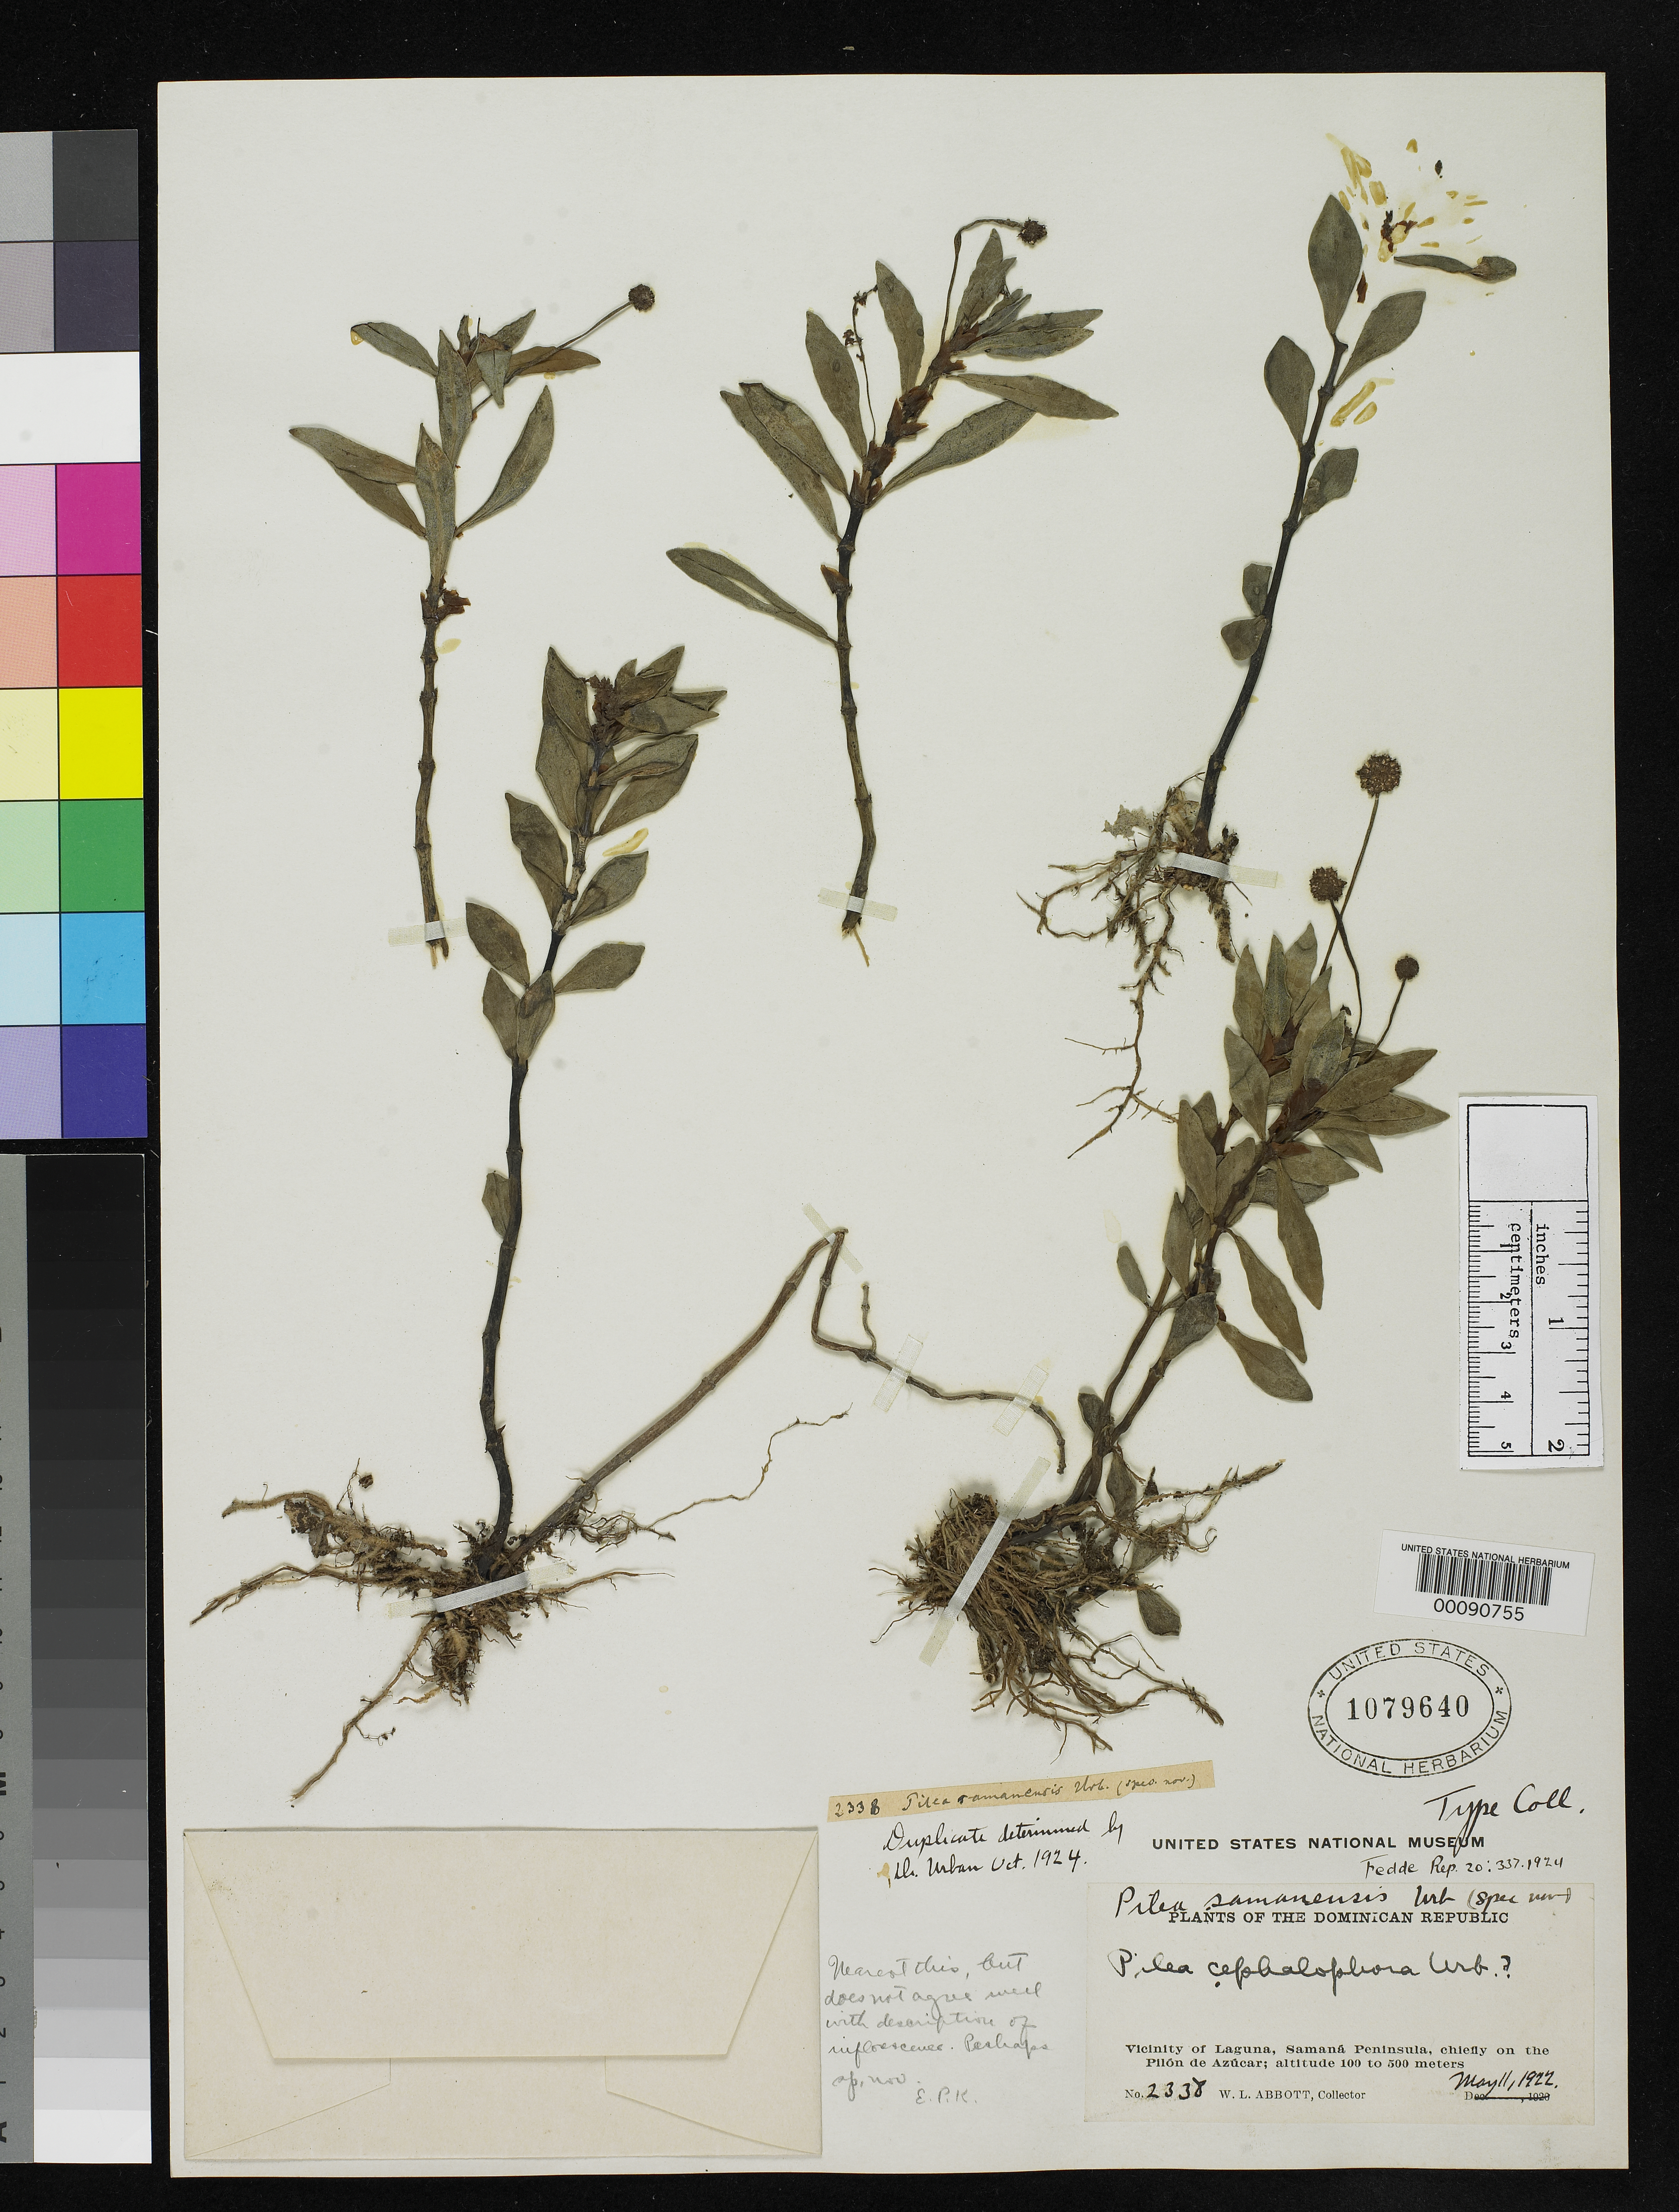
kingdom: Plantae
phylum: Tracheophyta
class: Magnoliopsida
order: Rosales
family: Urticaceae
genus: Pilea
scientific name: Pilea samanensis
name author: Urb.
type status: Isotype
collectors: W. L. Abbott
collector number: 2338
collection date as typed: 11 May 1922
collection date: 1922-05-11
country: Dominican Republic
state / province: Samaná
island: Hispaniola Island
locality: Near Laguna, Pilon de Azucar.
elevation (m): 100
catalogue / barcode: US 1079640